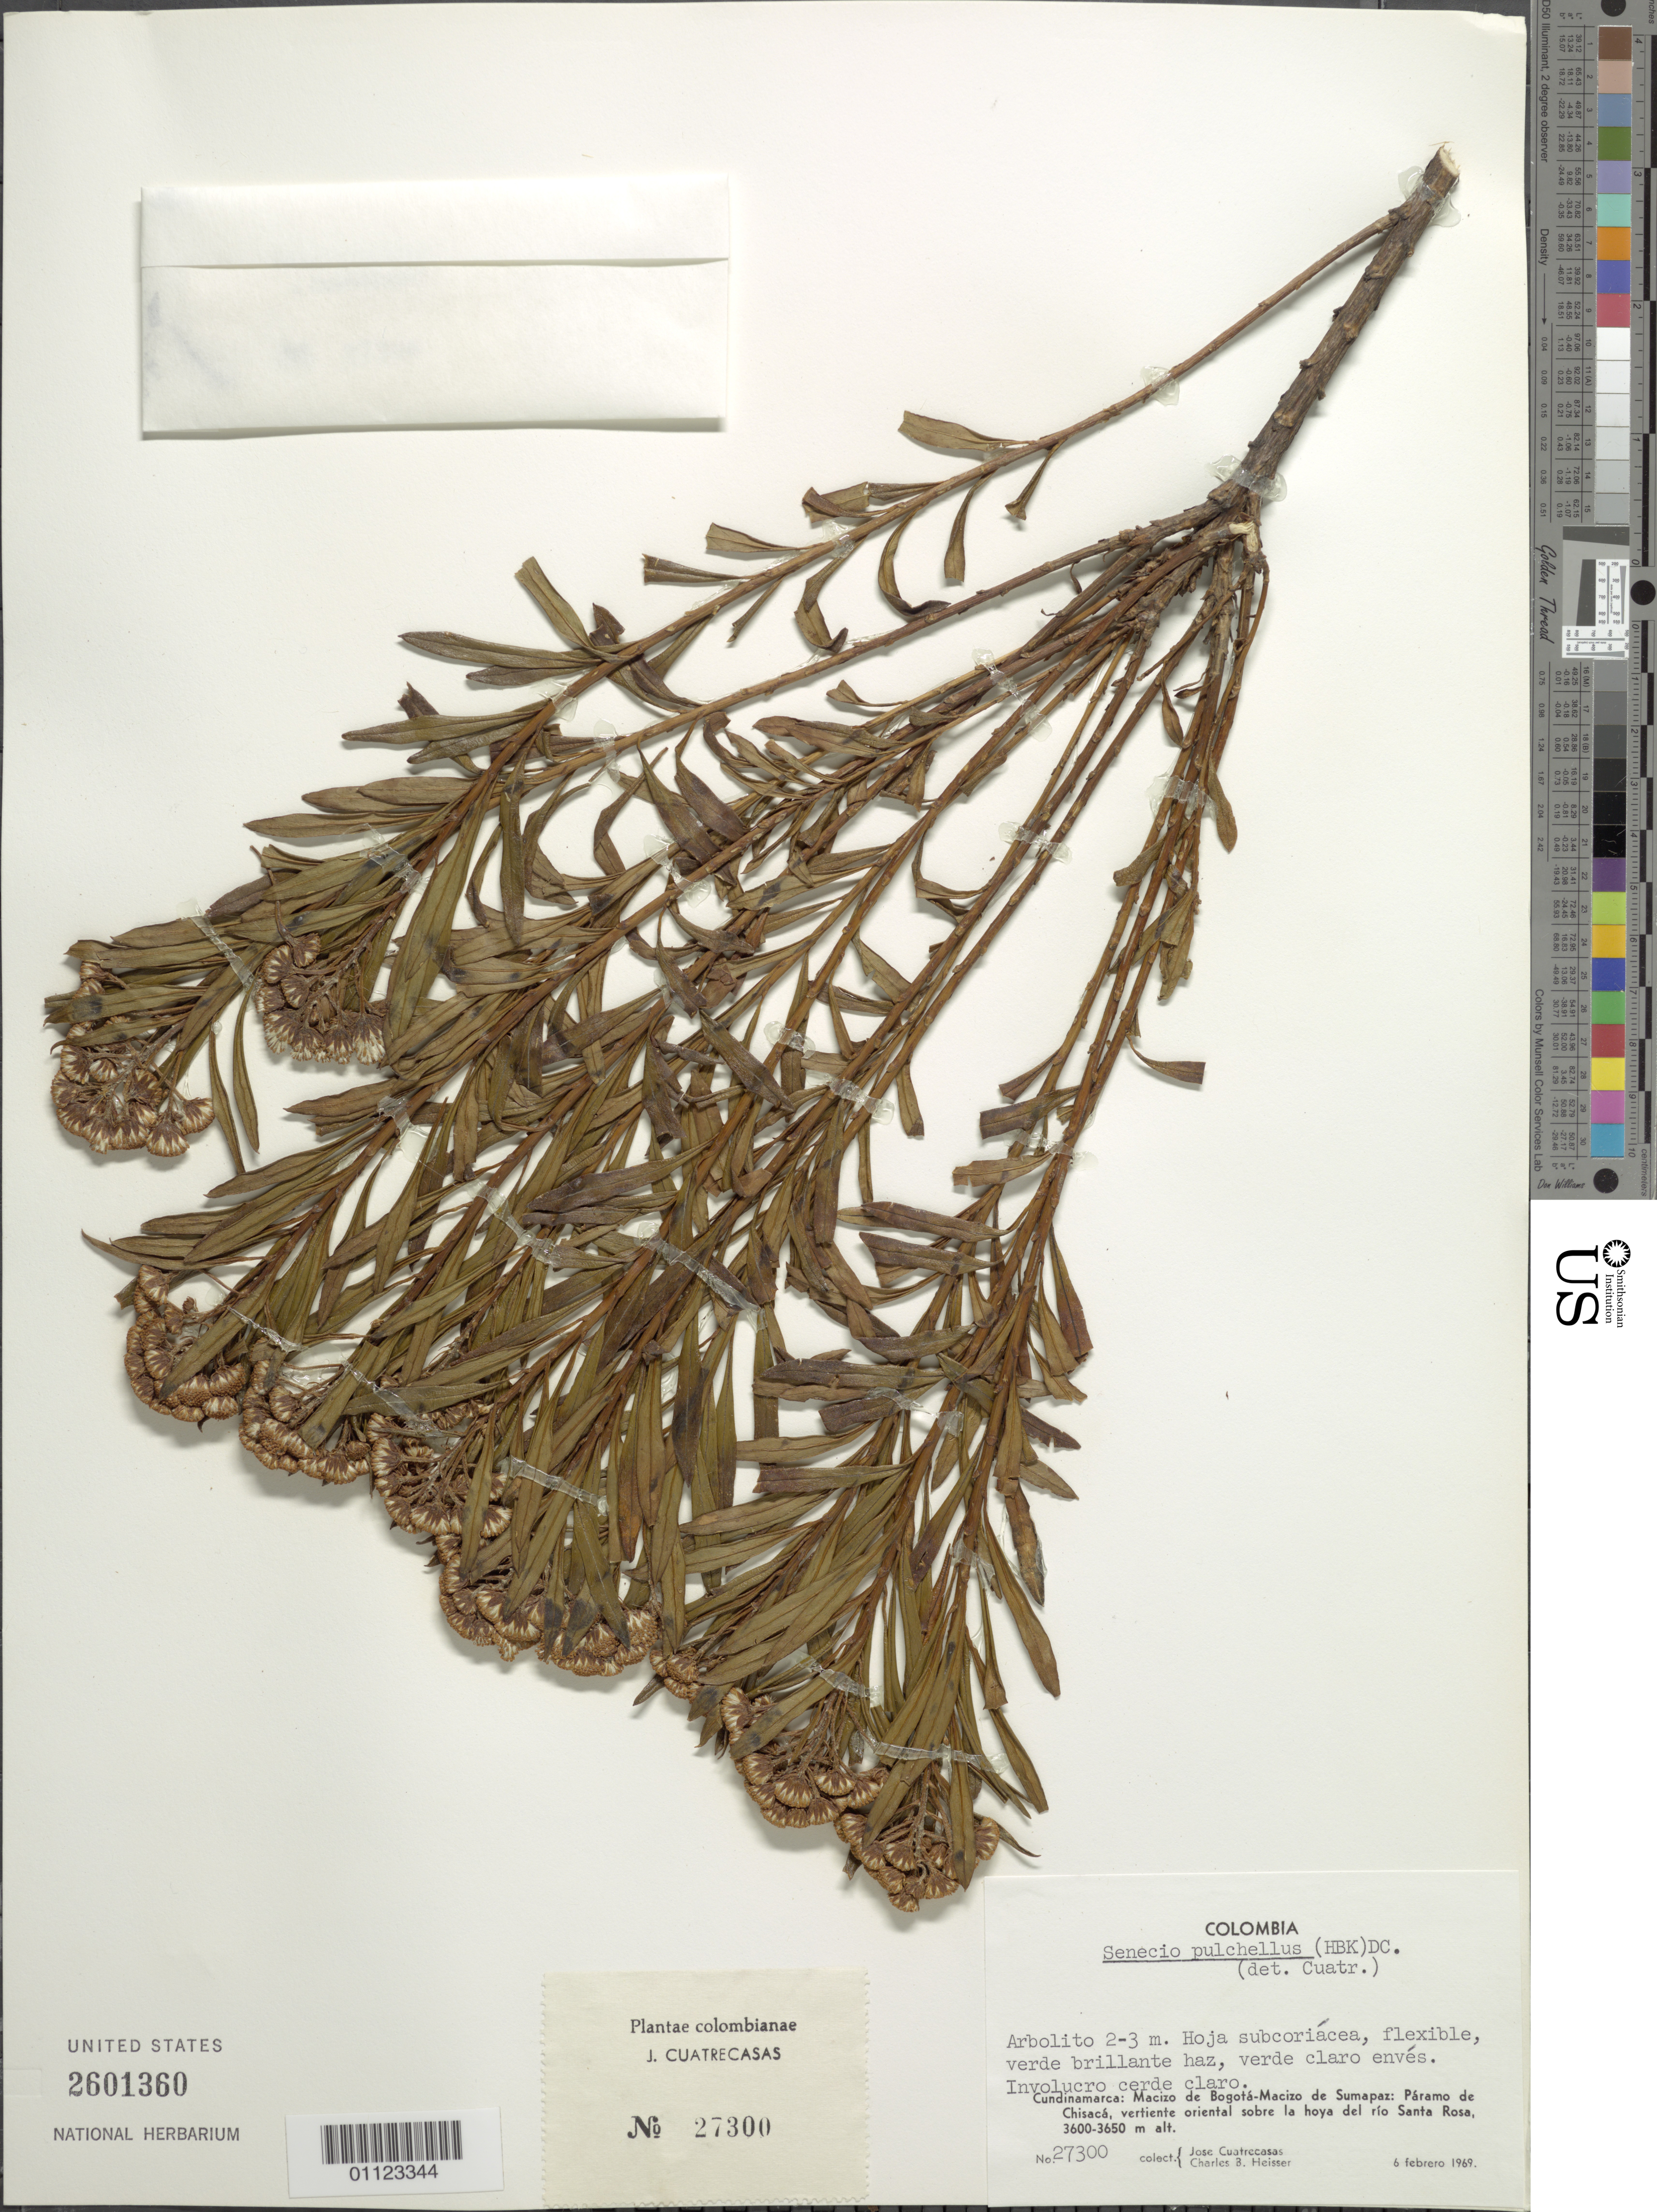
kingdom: Plantae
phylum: Tracheophyta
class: Magnoliopsida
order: Asterales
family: Asteraceae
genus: Pentacalia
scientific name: Pentacalia pulchella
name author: (Kunth) Cuatrec.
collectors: J. Cuatrecasas & C. B. Heiser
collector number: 27300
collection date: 1969-02-06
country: Colombia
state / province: Cundinamarca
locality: Macizo de Bogotá--Macizo de Sumapaz; Páramo de Chisacá, vertiente oriental sobre la hoya del río Santa Rosa.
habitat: paramo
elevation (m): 3600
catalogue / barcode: US 2601360